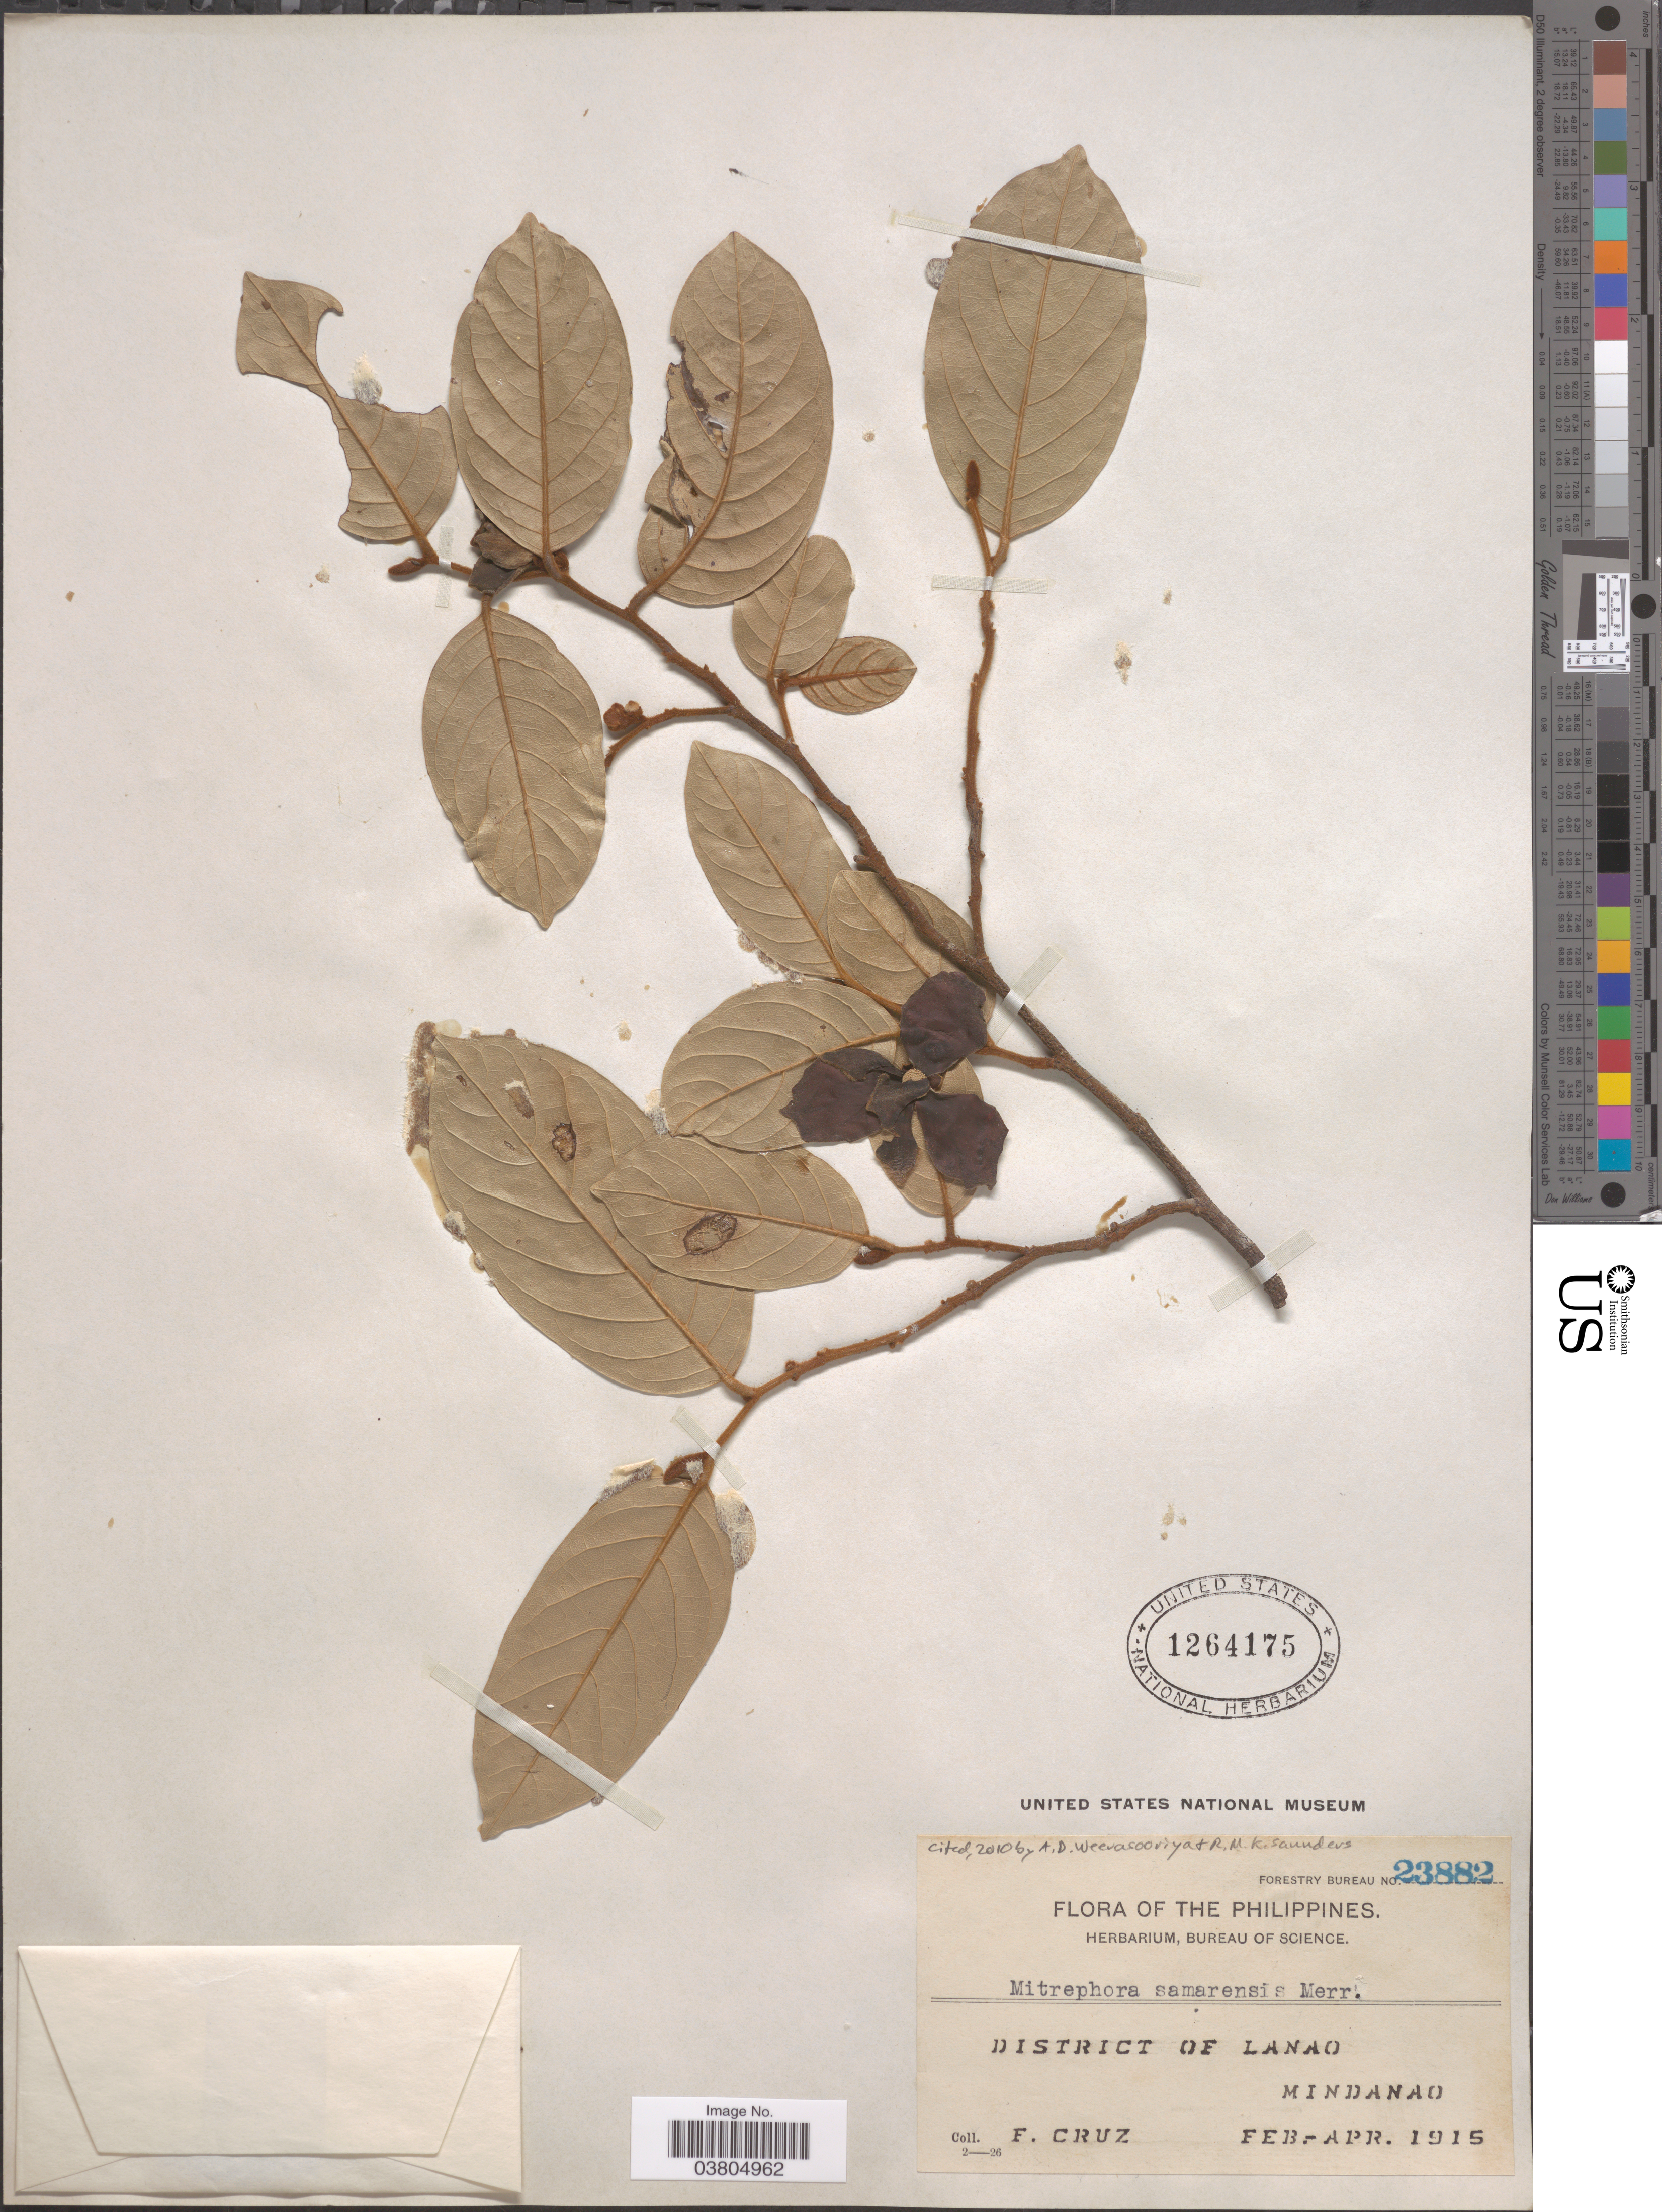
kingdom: Plantae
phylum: Tracheophyta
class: Magnoliopsida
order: Magnoliales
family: Annonaceae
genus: Mitrephora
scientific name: Mitrephora samarensis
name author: Merr.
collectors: F. Cruz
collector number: Forestry Bureau 23882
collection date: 1915-02/1915-04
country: Philippines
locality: District of Lanao. Mindanao.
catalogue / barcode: US 1264175